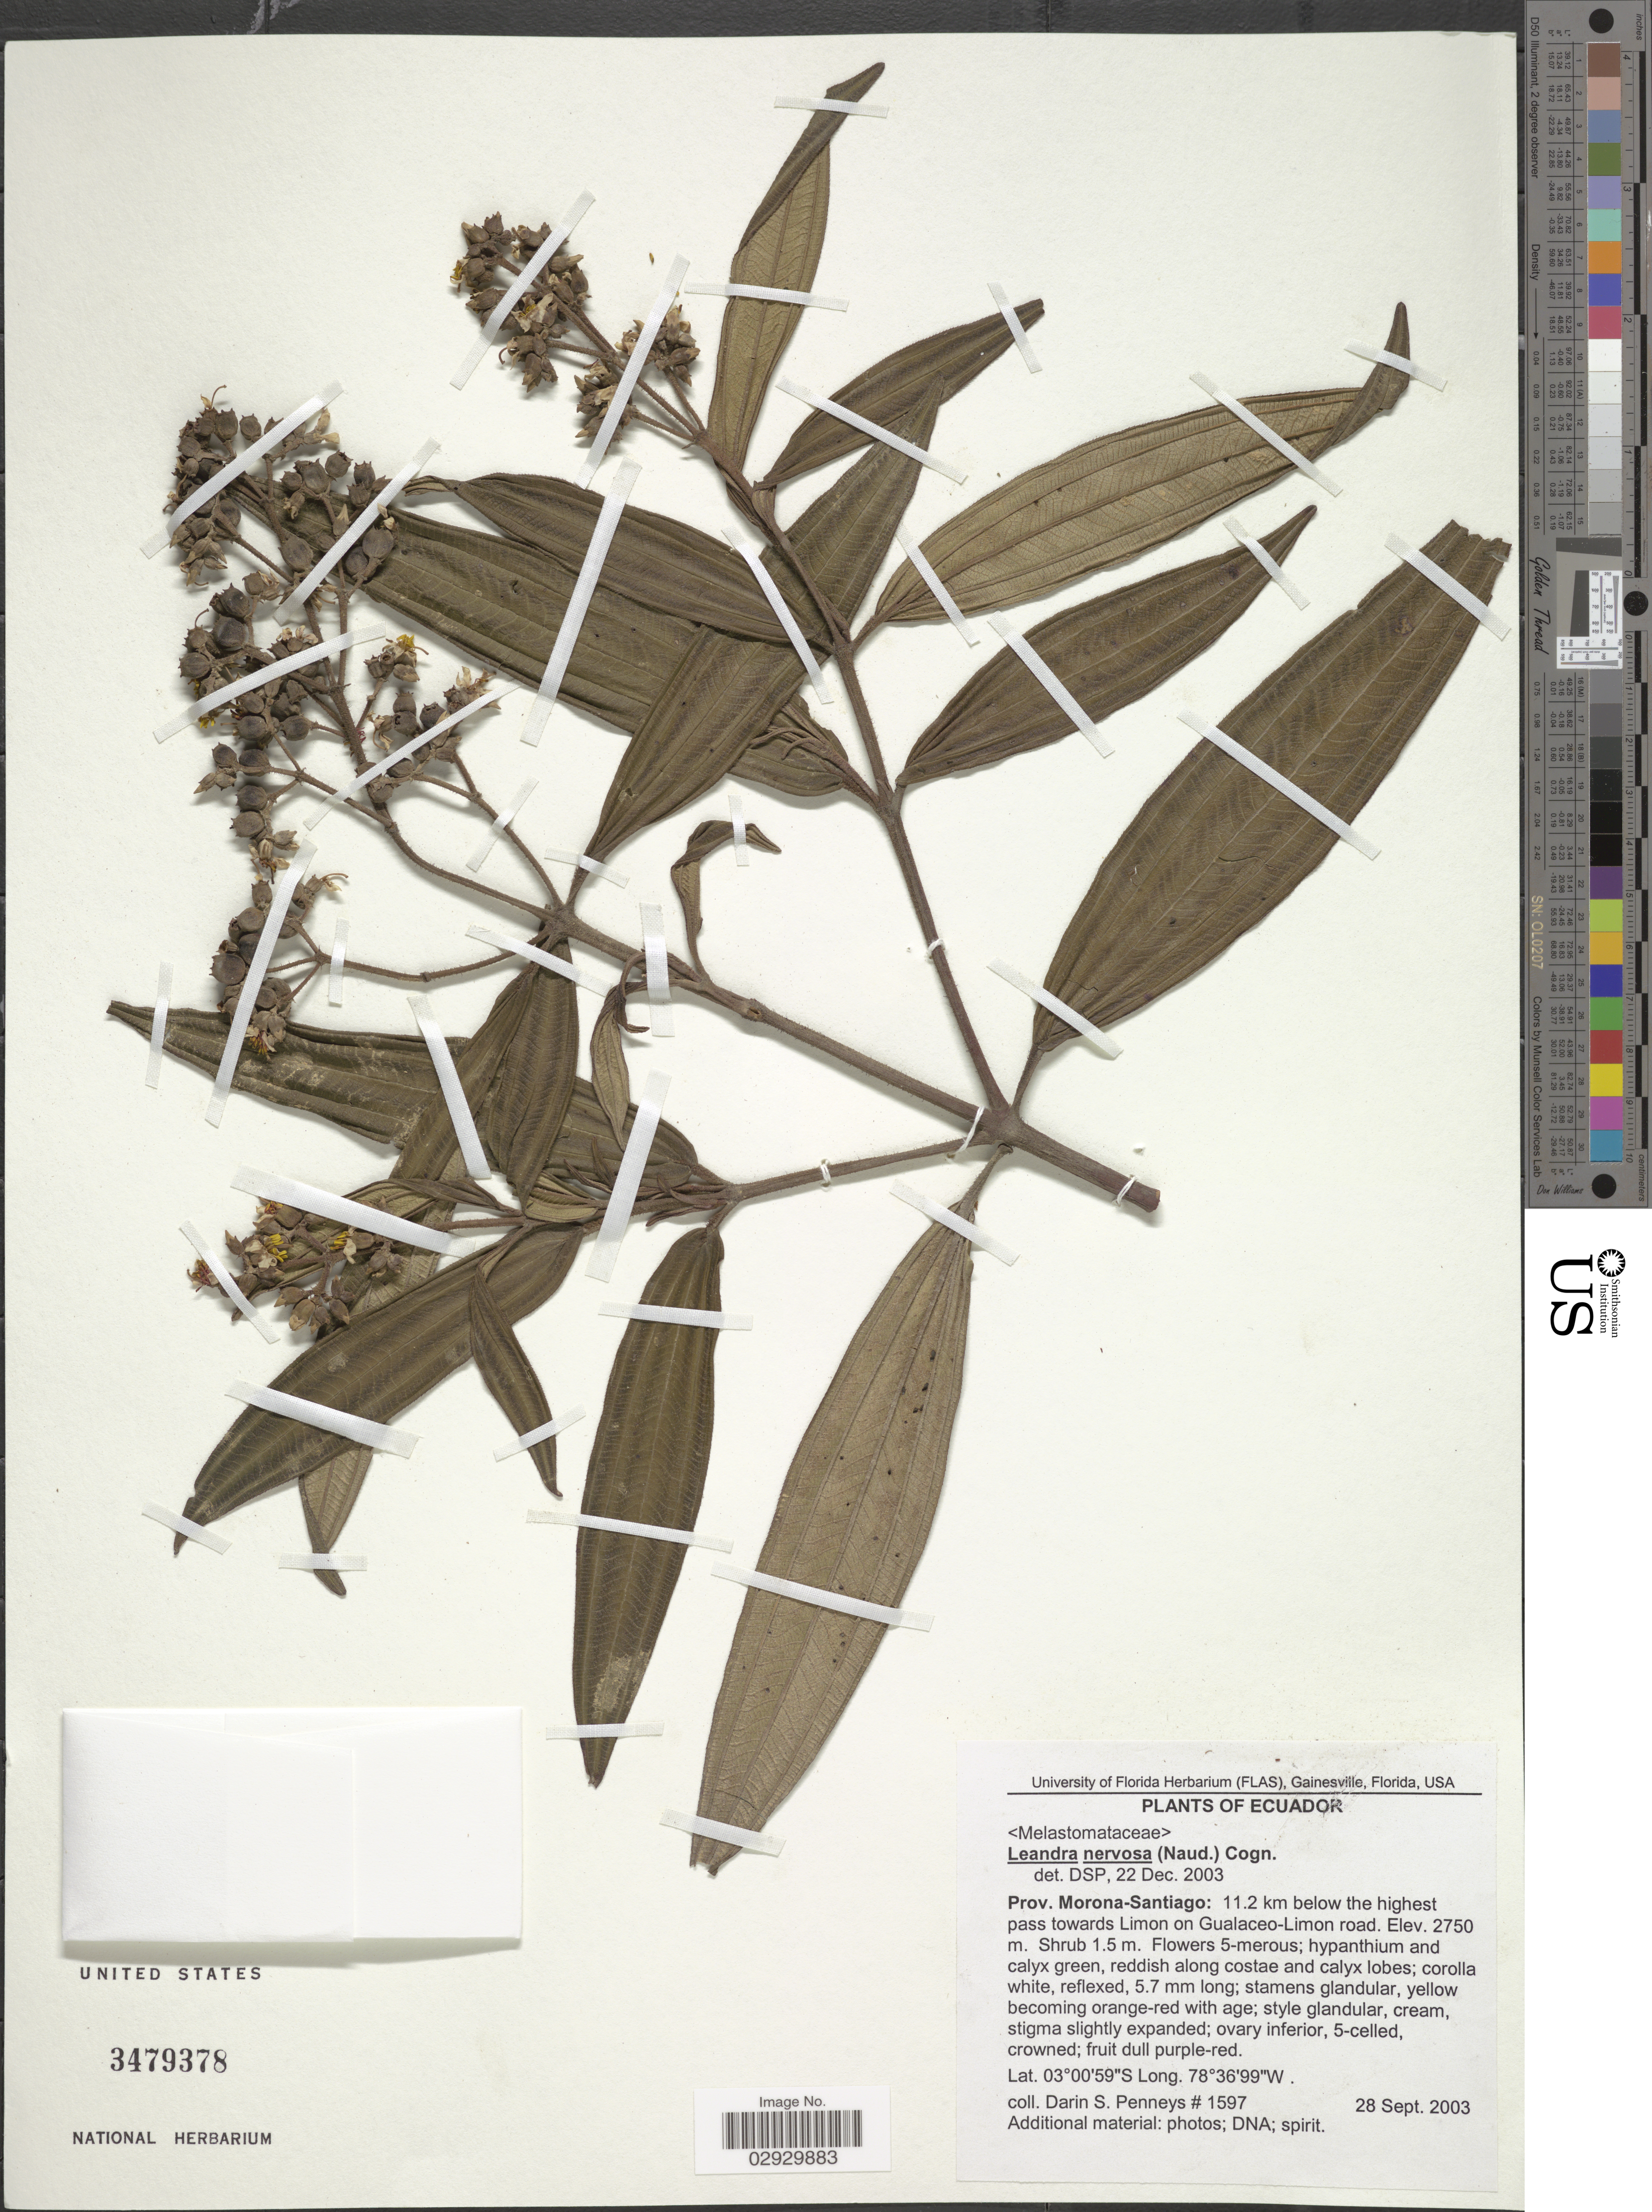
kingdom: Plantae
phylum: Tracheophyta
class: Magnoliopsida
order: Myrtales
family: Melastomataceae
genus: Leandra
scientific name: Leandra nervosa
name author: (Naudin) Cogn.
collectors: D. S. Penneys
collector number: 1597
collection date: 2003-09-28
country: Ecuador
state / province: Morona-Santiago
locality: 11.2 km below the highest pass towards Limon on Gualaceo-Limon road.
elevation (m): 2750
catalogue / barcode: US 3479378